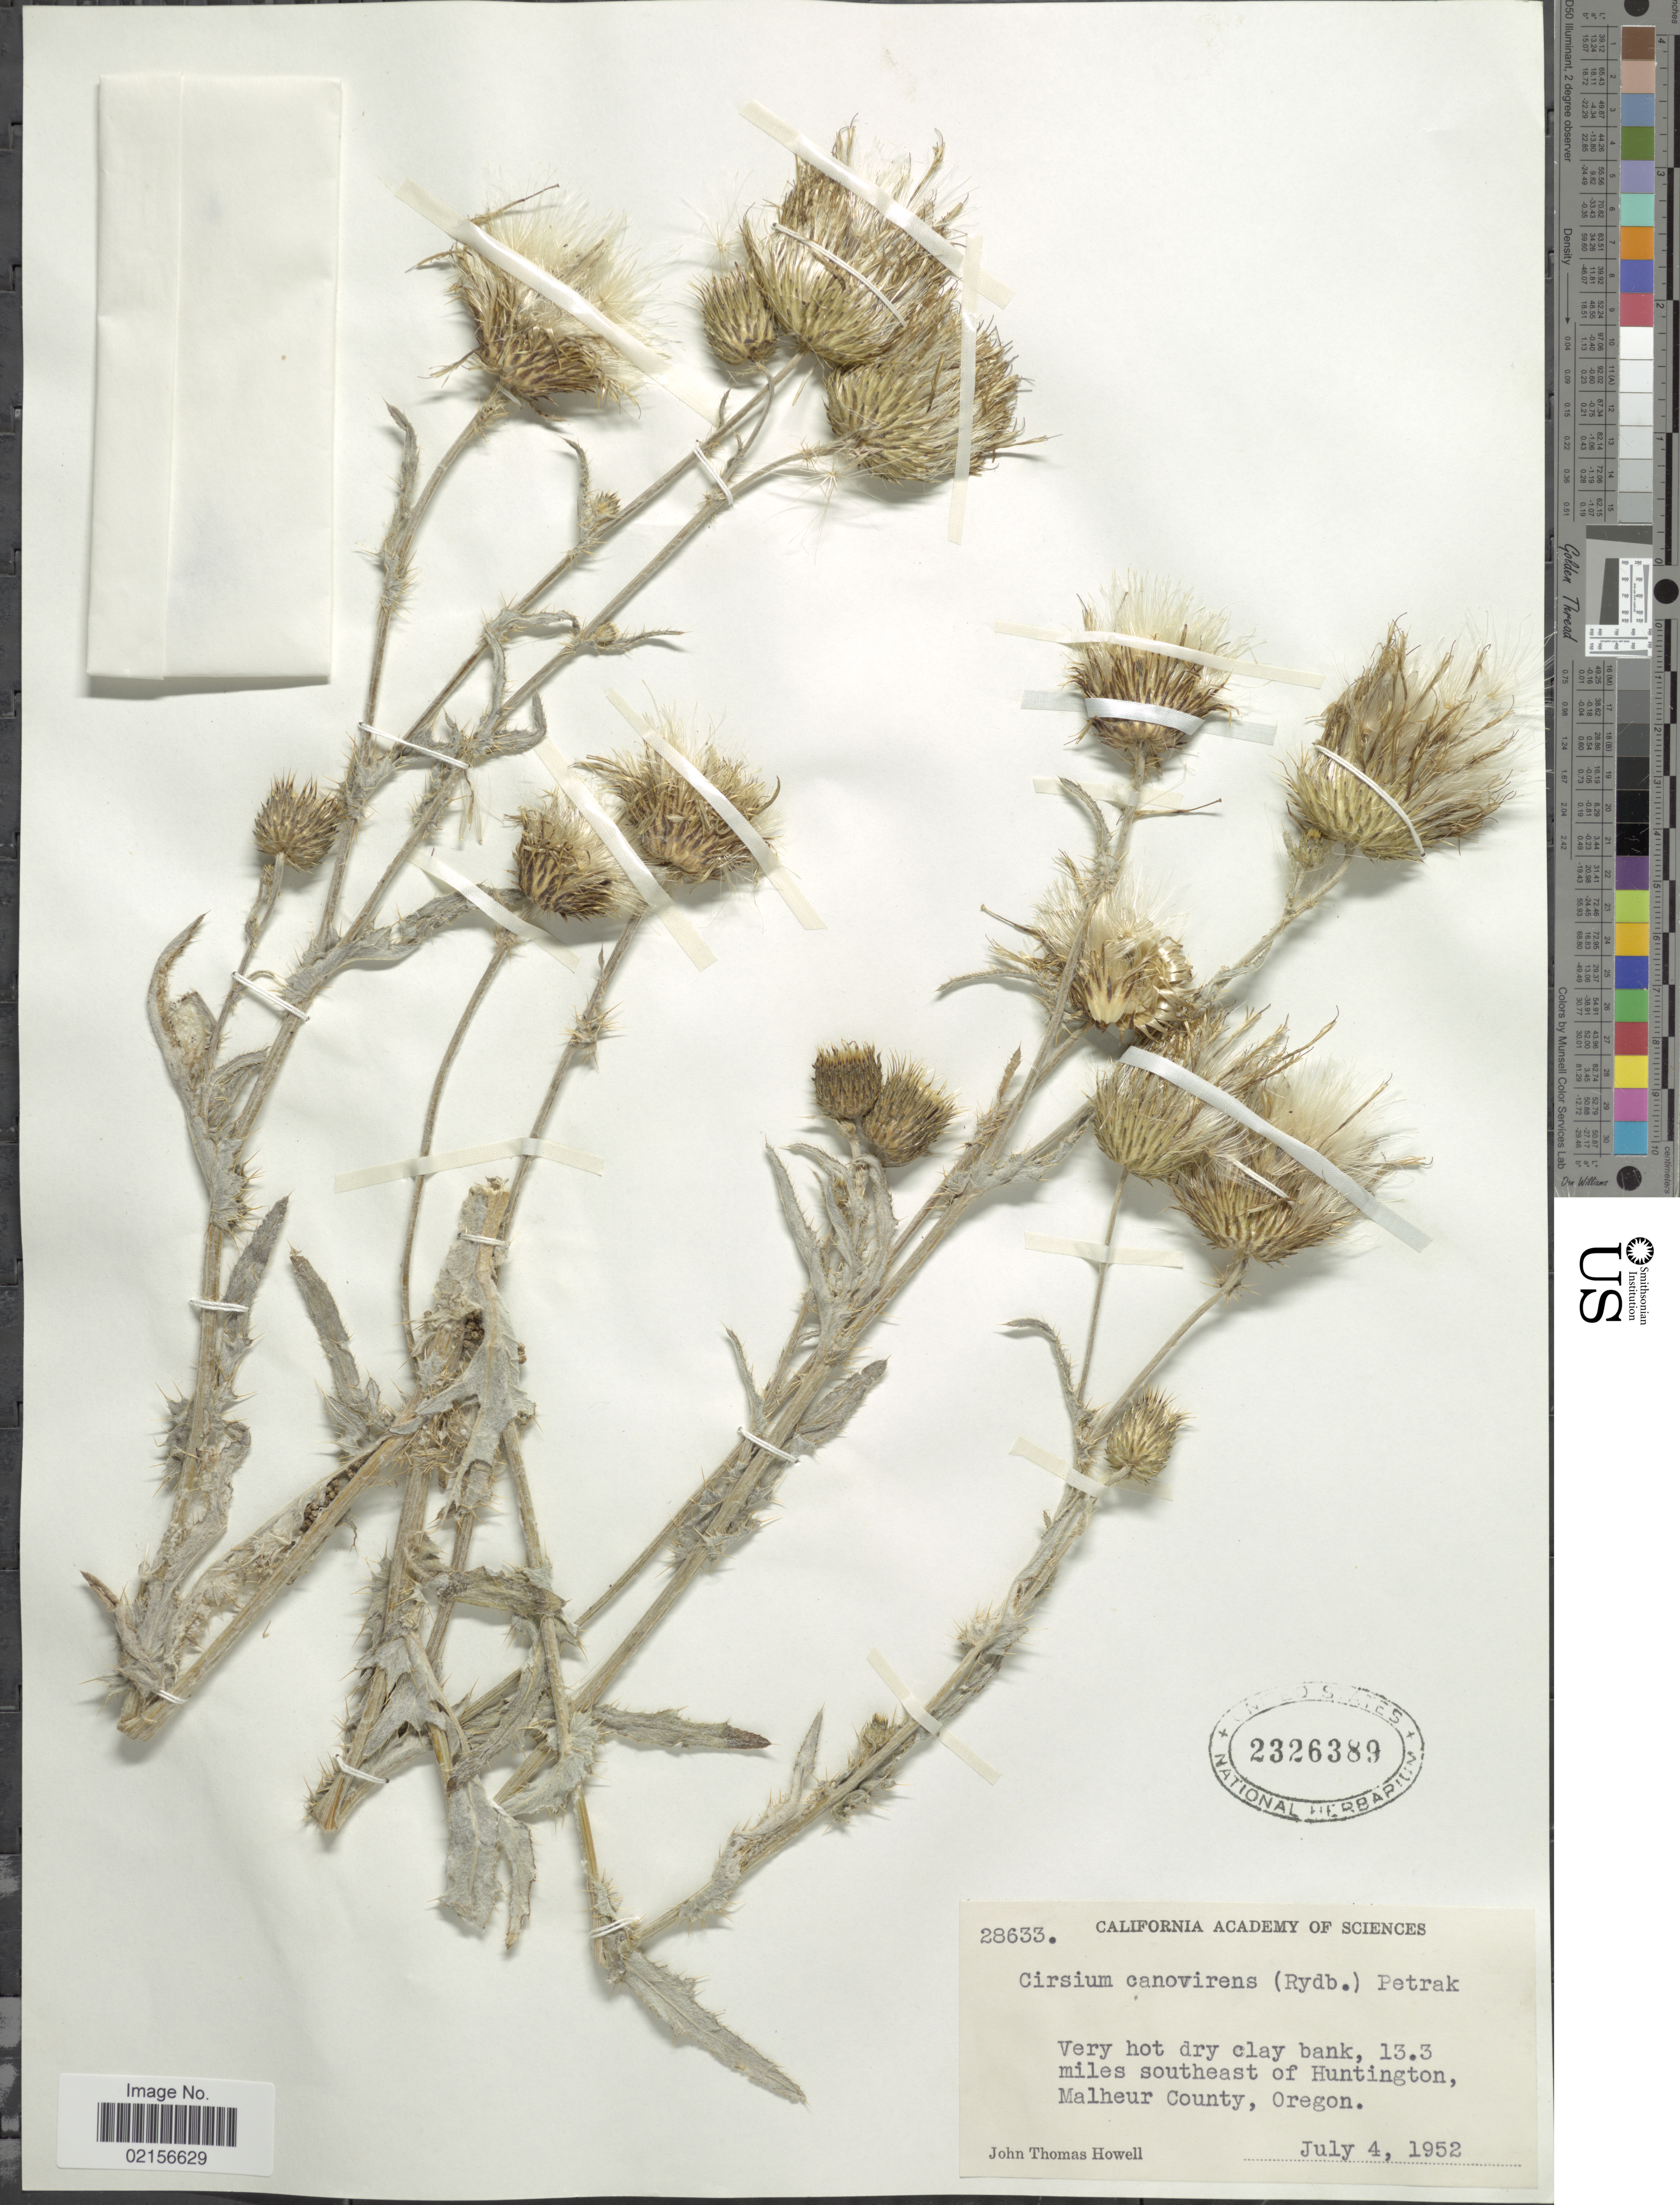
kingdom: Plantae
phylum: Tracheophyta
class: Magnoliopsida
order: Asterales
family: Asteraceae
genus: Cirsium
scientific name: Cirsium cymosum var. canovirens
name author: (Rydb.) D.J. Keil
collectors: J. T. Howell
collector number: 28633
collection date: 1952-07-04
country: United States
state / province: Oregon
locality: Very hot dry clay bank, 13.3 miles southeast of Huntington, Malheur County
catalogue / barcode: US 2326389